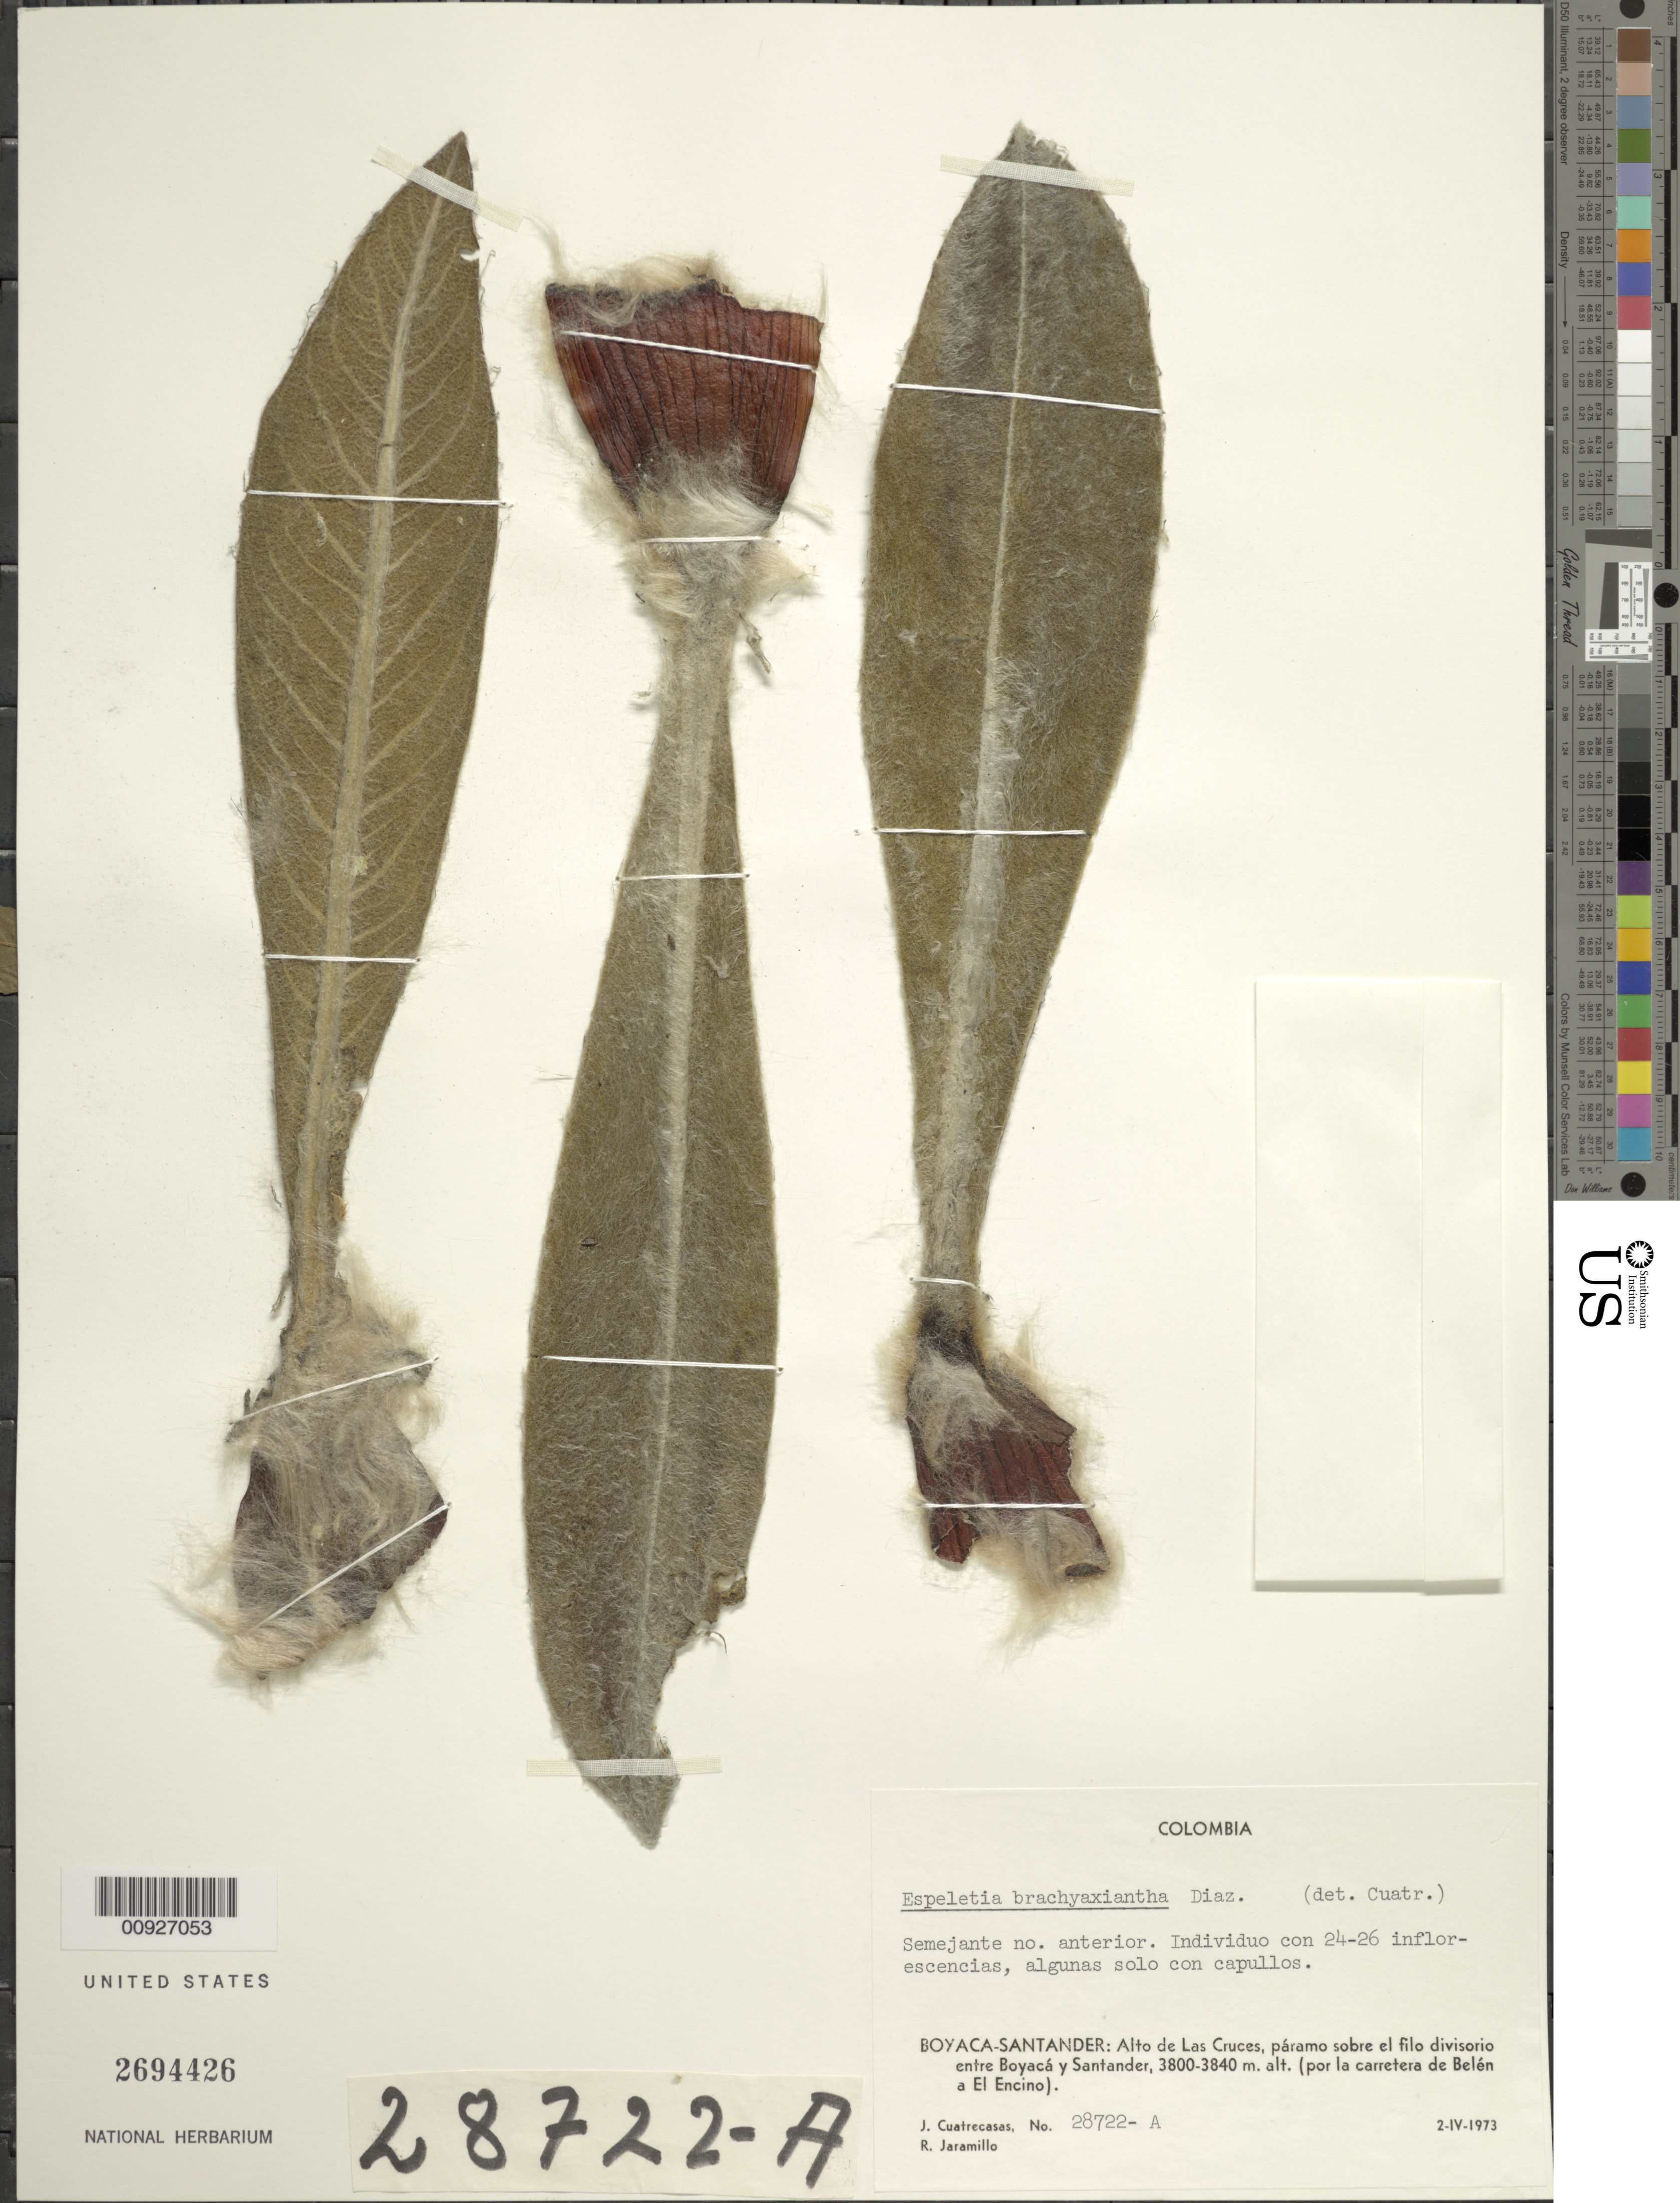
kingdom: Plantae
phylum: Tracheophyta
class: Magnoliopsida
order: Asterales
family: Asteraceae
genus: Espeletia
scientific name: Espeletia brachyaxiantha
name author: S. Díaz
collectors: J. Cuatrecasas & R. Jaramillo M.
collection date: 1973-04-02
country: Colombia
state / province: Boyacá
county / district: Santander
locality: Alto de Las Cruces, páramo sobre el filo divisorio entre Boyacá y Santander, (por la carretera de Belén a El Encino).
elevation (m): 3800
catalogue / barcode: US 2694426